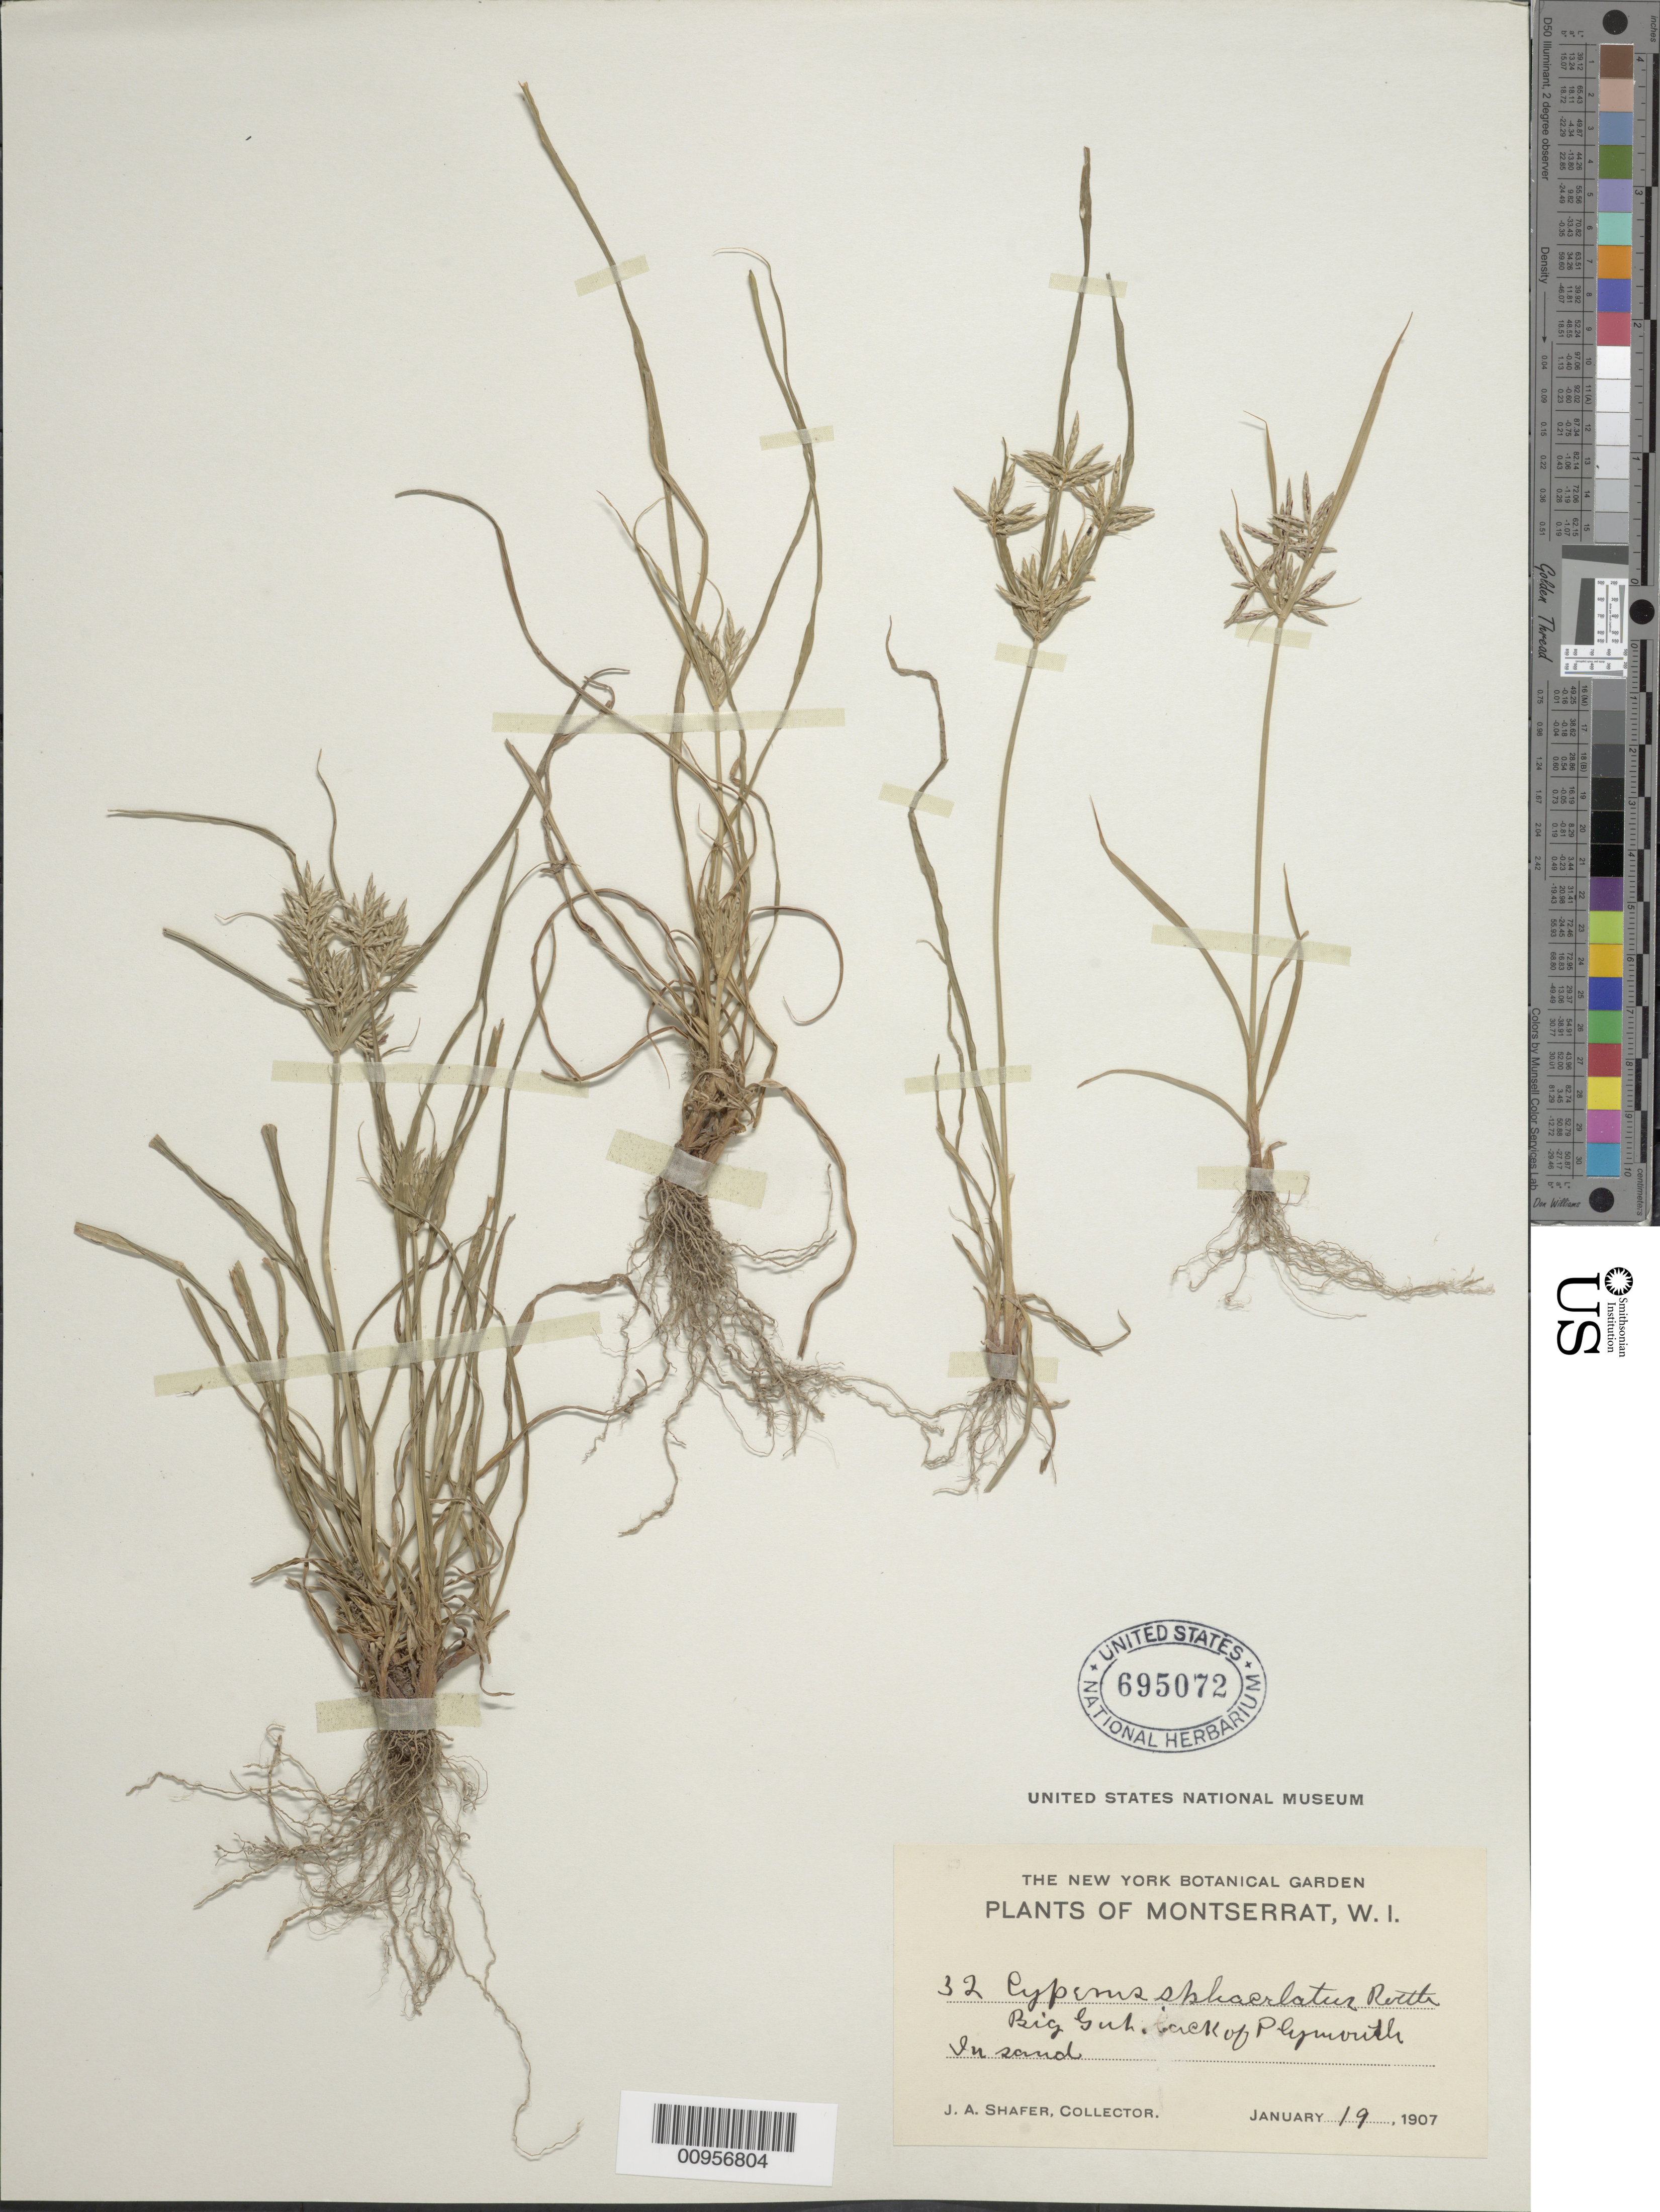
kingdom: Plantae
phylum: Tracheophyta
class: Liliopsida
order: Poales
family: Cyperaceae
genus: Cyperus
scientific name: Cyperus sphacelatus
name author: Rottb.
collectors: J. A. Shafer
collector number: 32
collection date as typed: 19 Jan 1907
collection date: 1907-01-19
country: Montserrat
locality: Big "Guh", back of Plymout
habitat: In sand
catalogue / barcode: US 695072